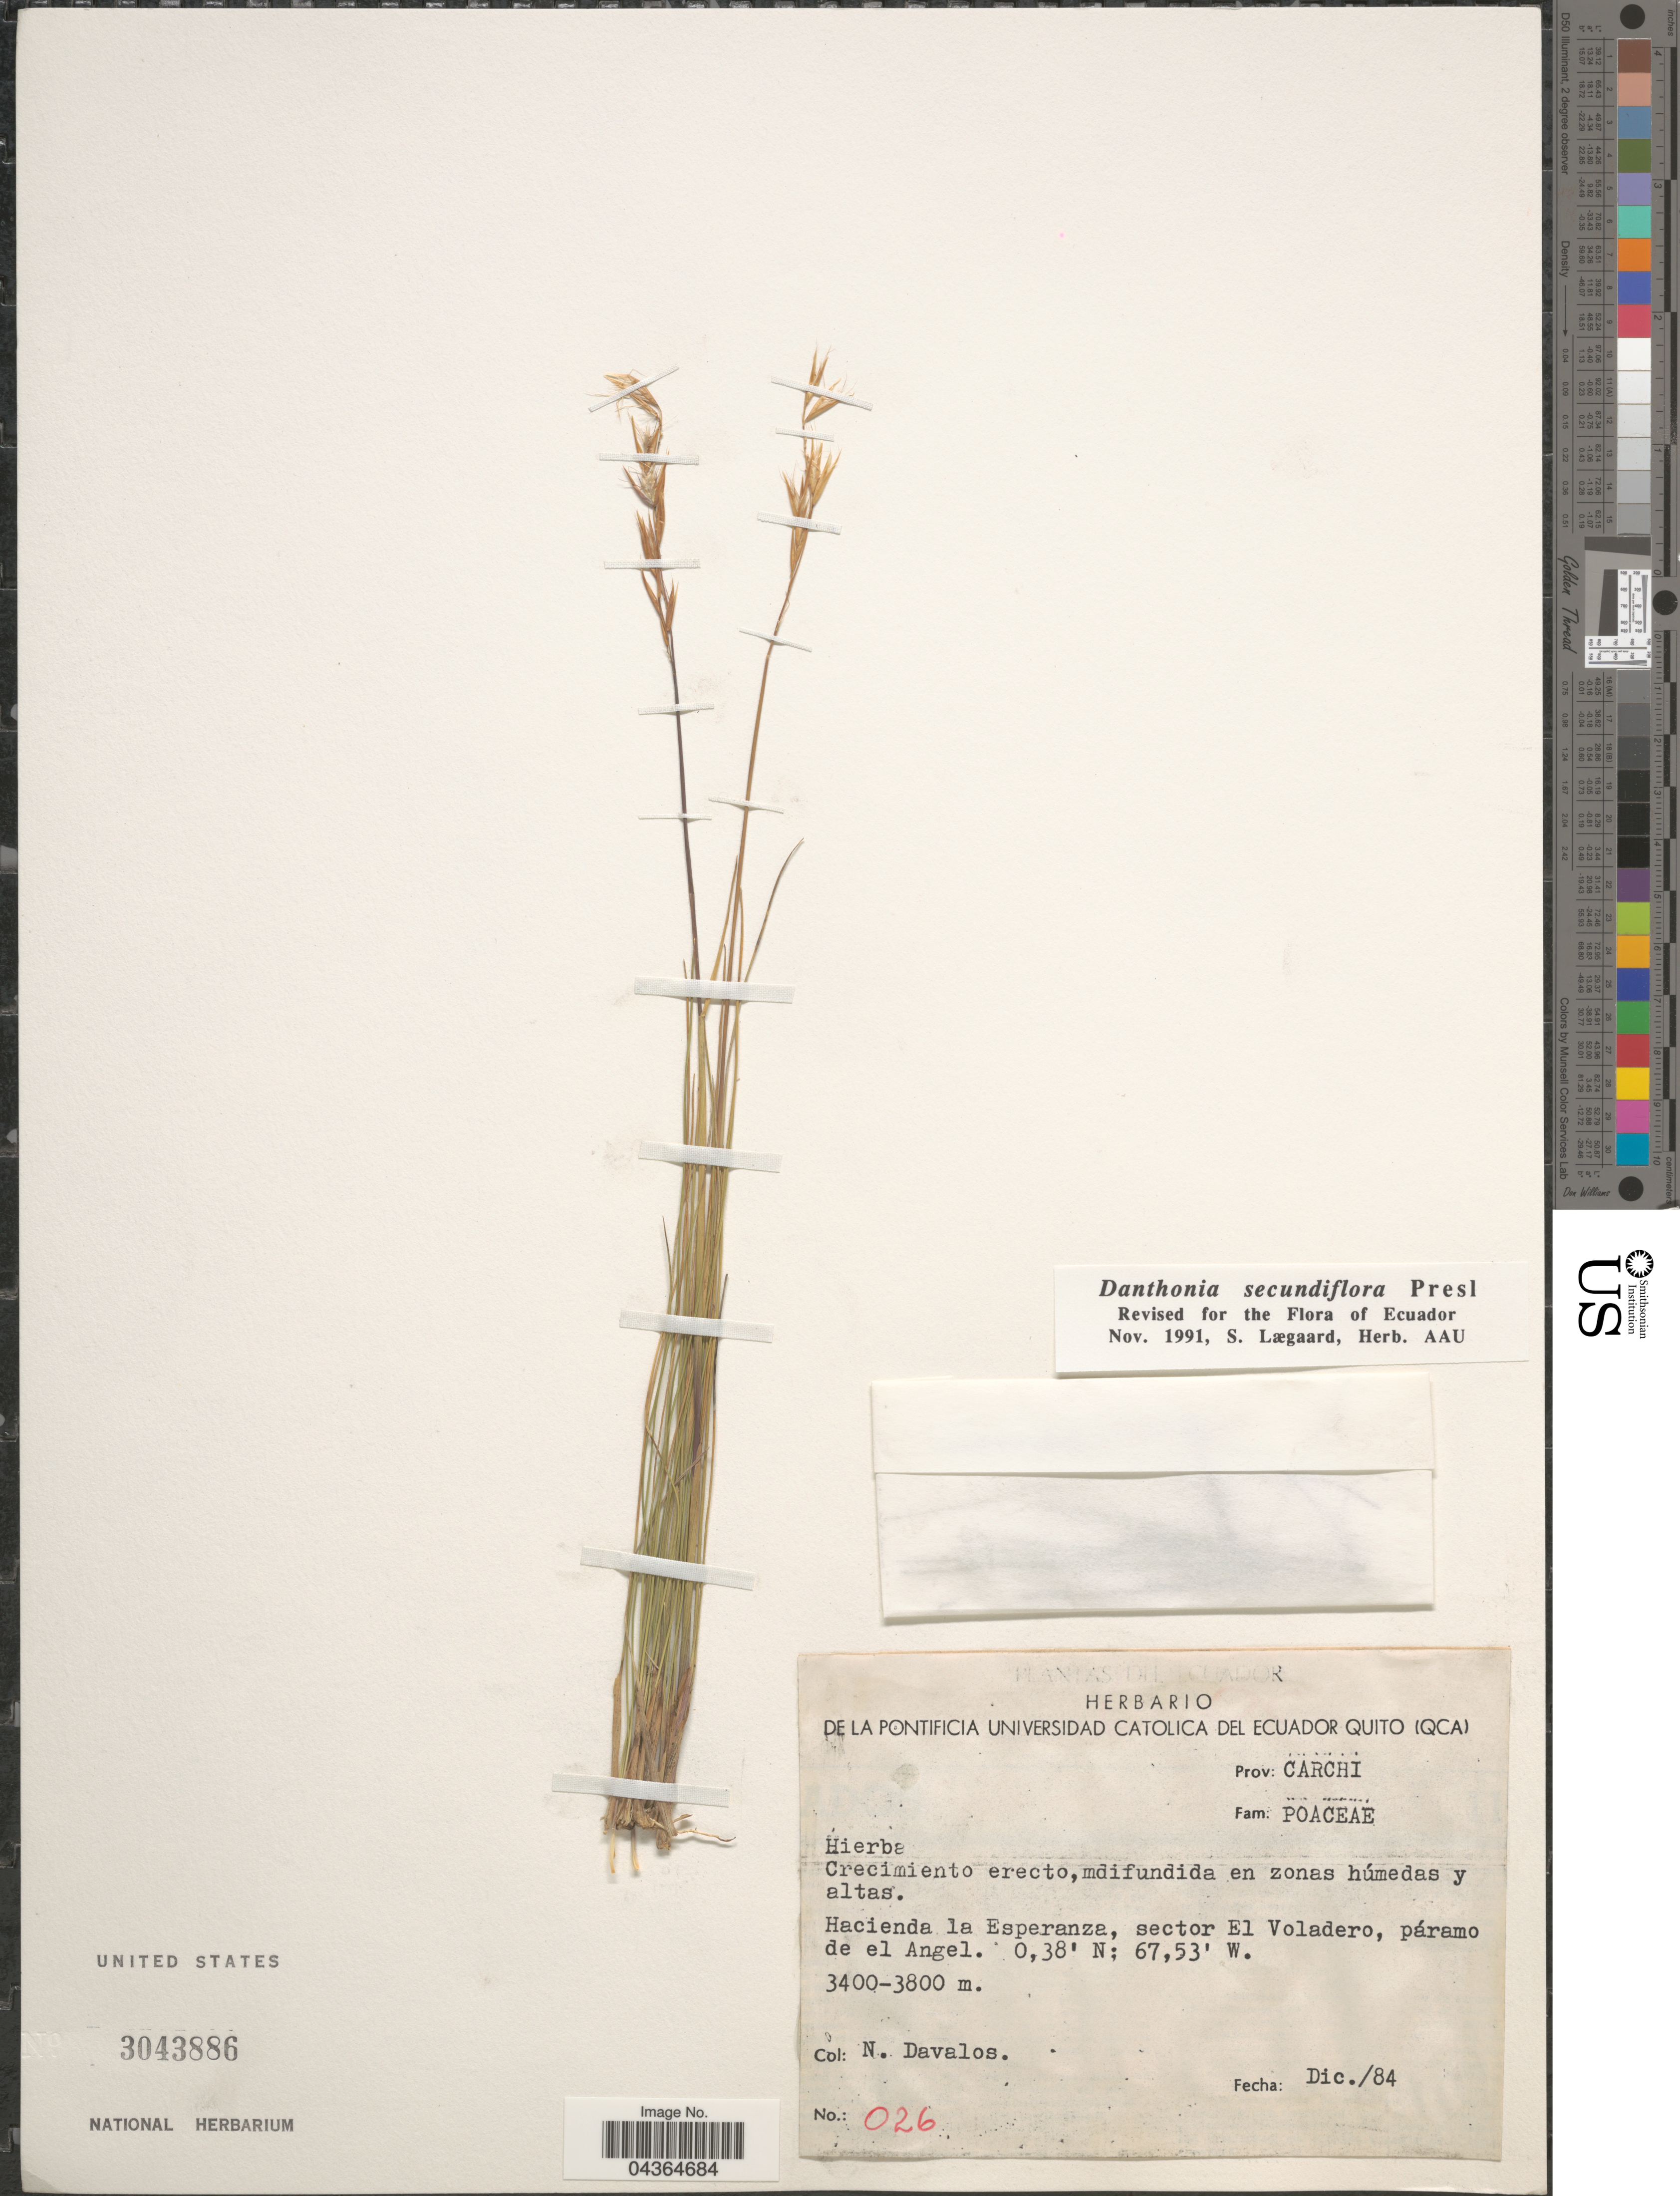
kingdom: Plantae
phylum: Tracheophyta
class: Liliopsida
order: Poales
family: Poaceae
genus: Danthonia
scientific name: Danthonia secundiflora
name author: J. Presl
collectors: N. Davalos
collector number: O26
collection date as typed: Transcribed d/m/y: /12/84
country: Ecuador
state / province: Carchi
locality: Hacienda la Esperanza, sector El Voladero, páramo de el Angel.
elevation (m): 3400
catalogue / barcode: US 3043886